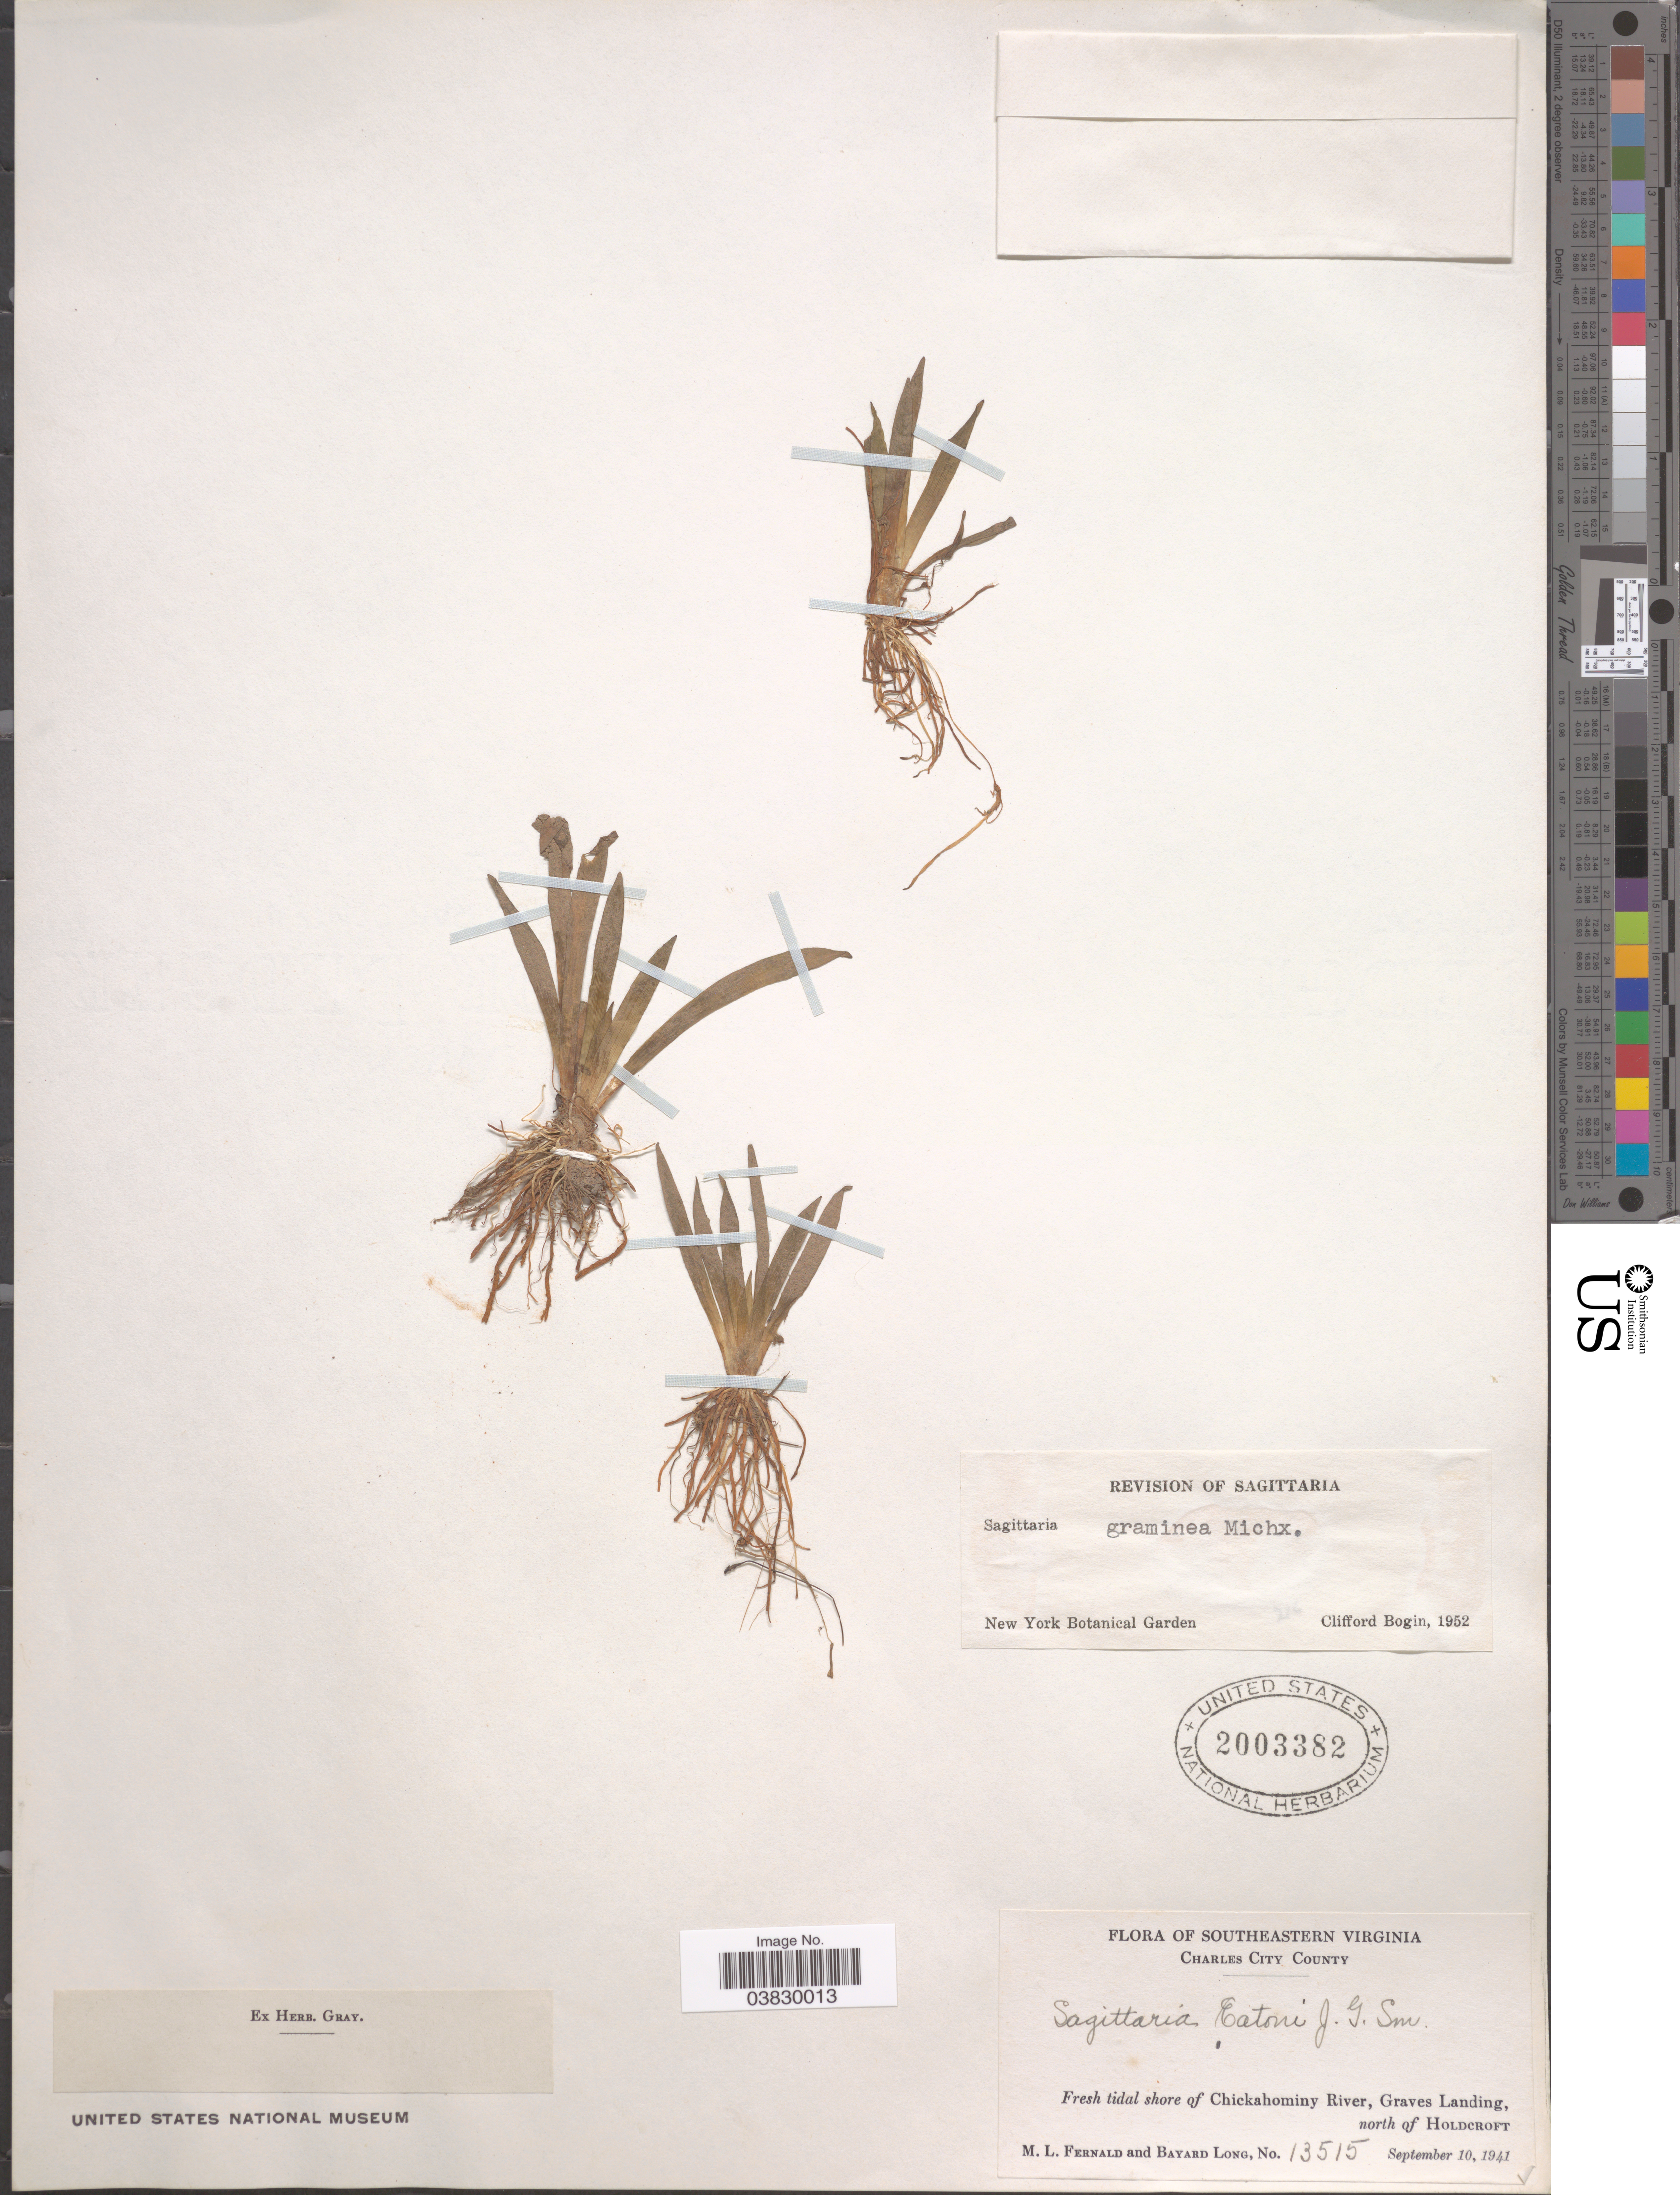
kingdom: Plantae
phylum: Tracheophyta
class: Liliopsida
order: Alismatales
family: Alismataceae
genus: Sagittaria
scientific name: Sagittaria graminea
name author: Michx.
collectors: M. L. Fernald & B. Long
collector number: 13515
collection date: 1941-09-10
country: United States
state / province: Virginia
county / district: Charles City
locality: Southeastern Virginia. Charles City County. Fresh tidal shore of Chickahominy River, Graves Landing, north of Holdcroft.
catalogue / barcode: US 2003382